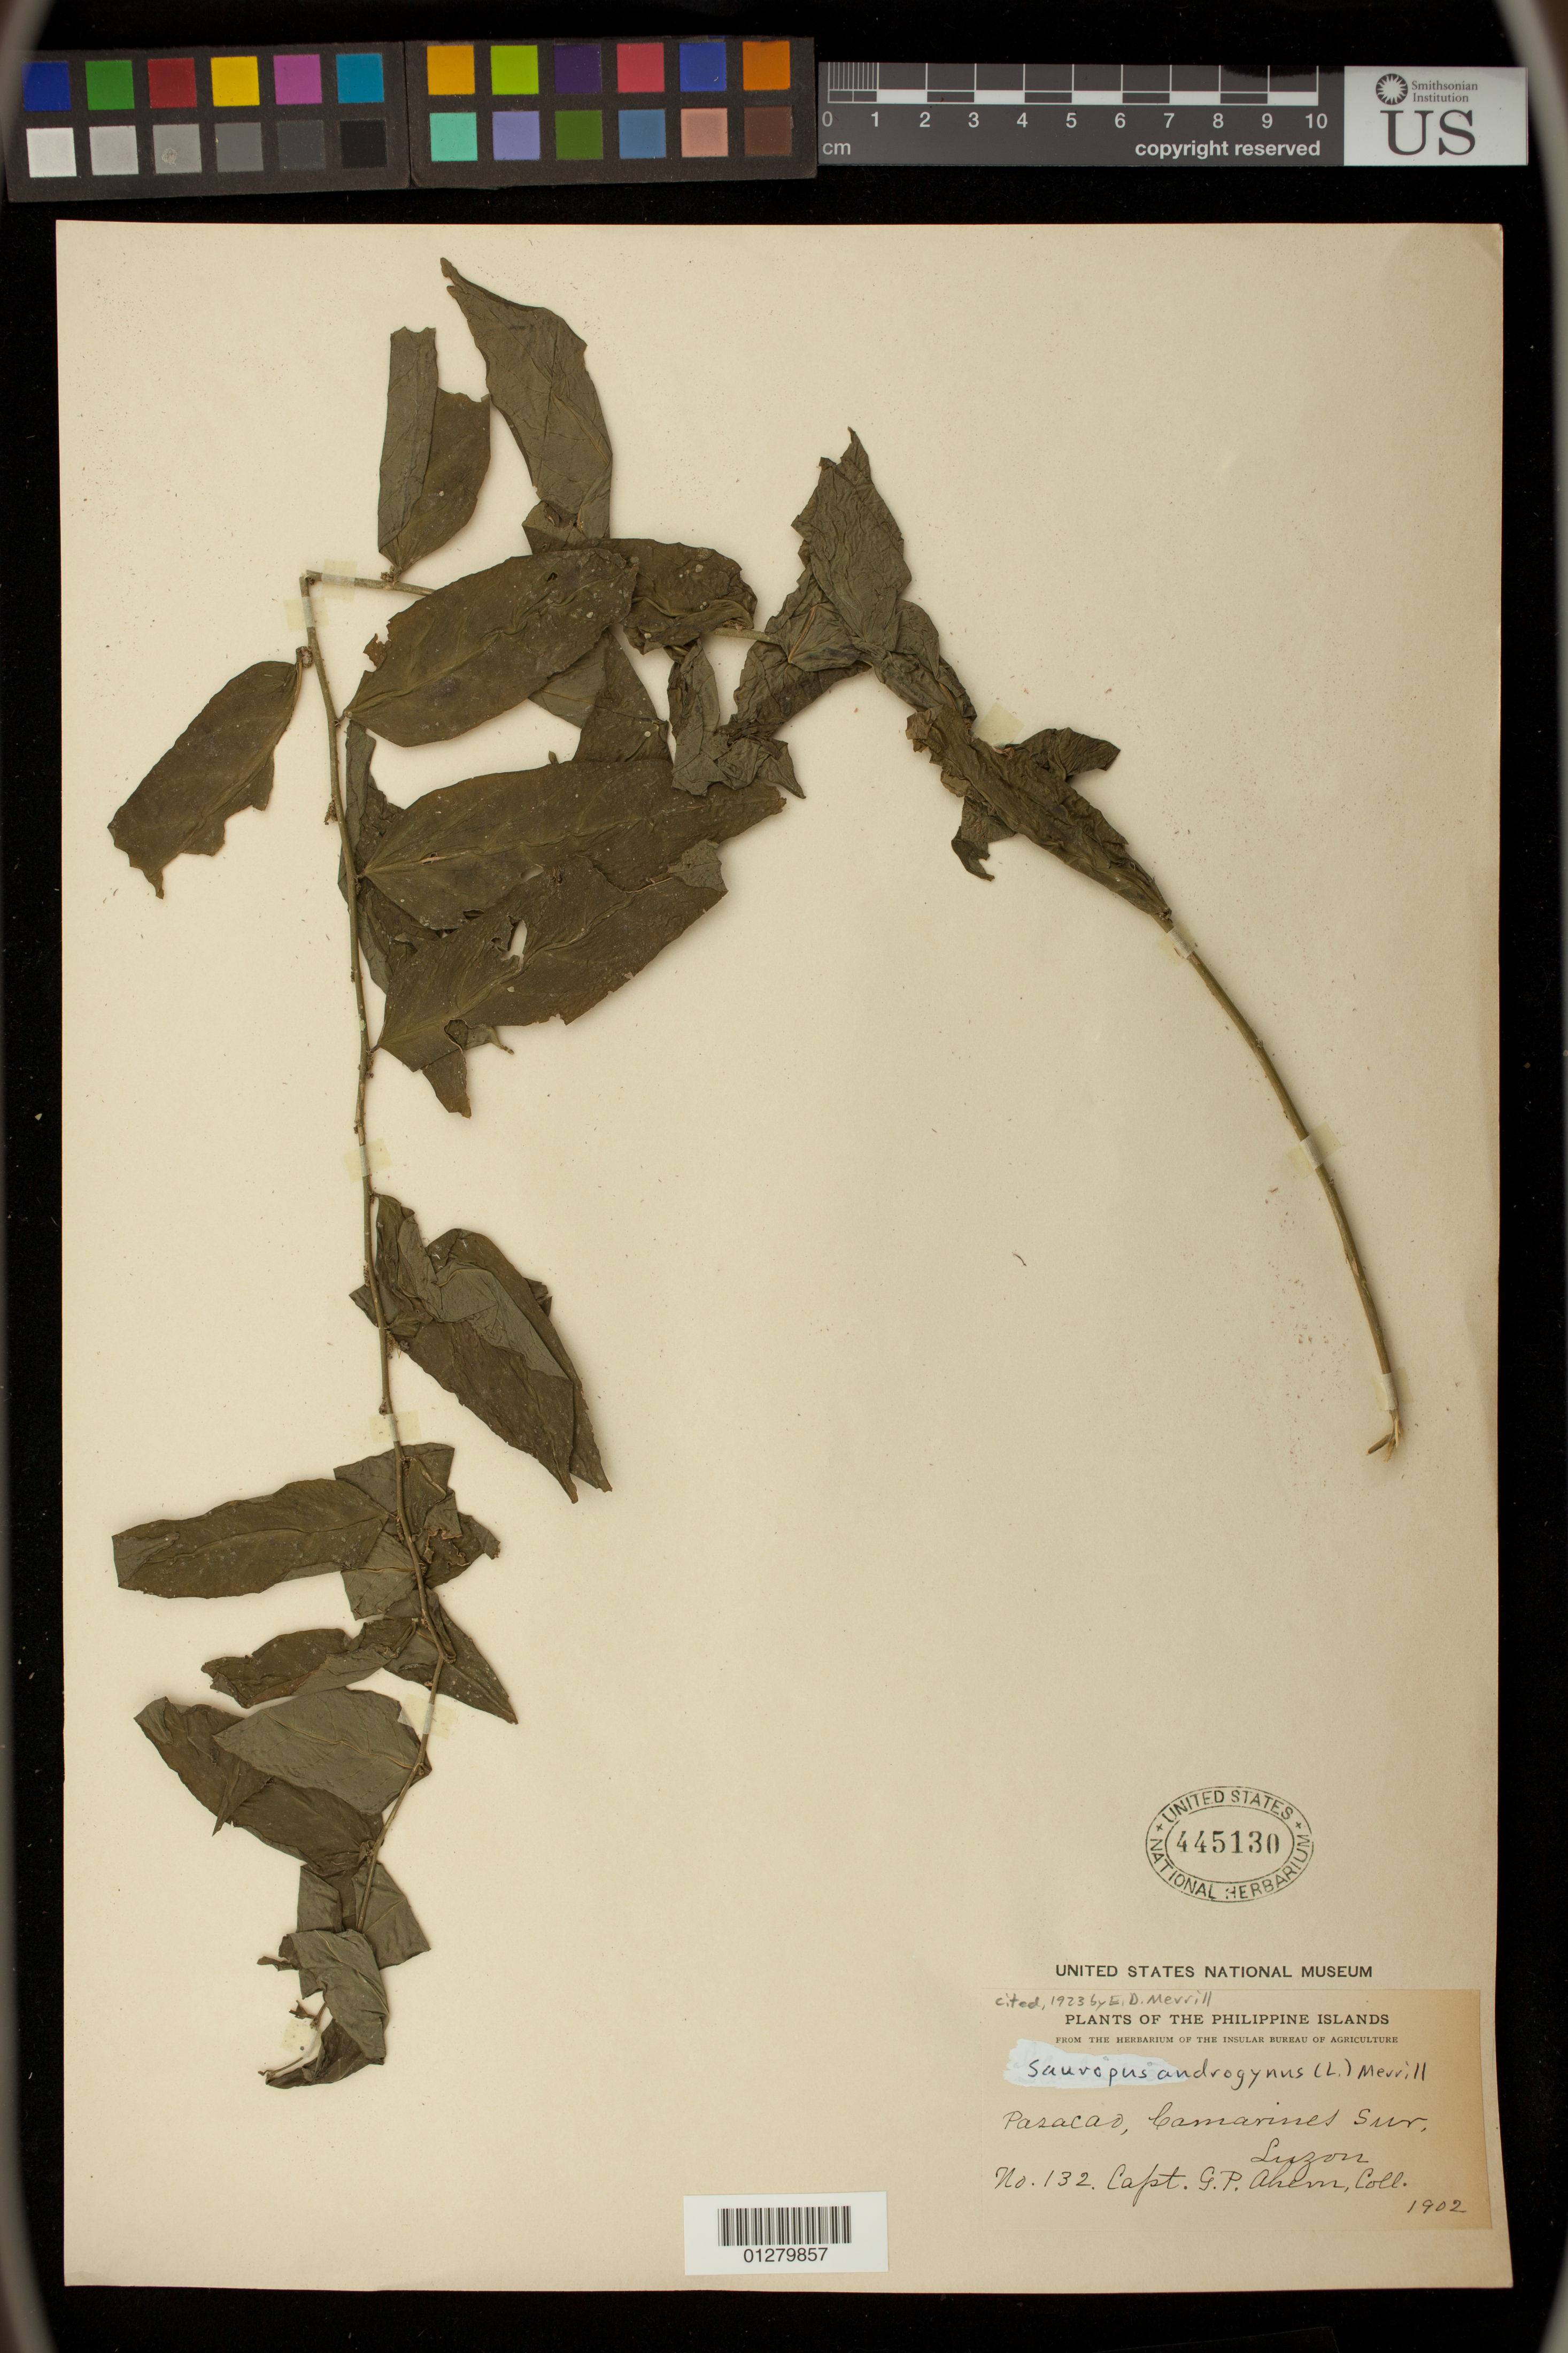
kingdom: Plantae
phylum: Tracheophyta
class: Magnoliopsida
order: Malpighiales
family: Phyllanthaceae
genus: Sauropus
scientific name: Sauropus androgynus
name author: (L.) Merr.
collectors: G. Ahem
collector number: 132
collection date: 1902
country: Philippines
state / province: Bicol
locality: Pasacao, Camarines Sur, Luzon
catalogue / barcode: US 445130